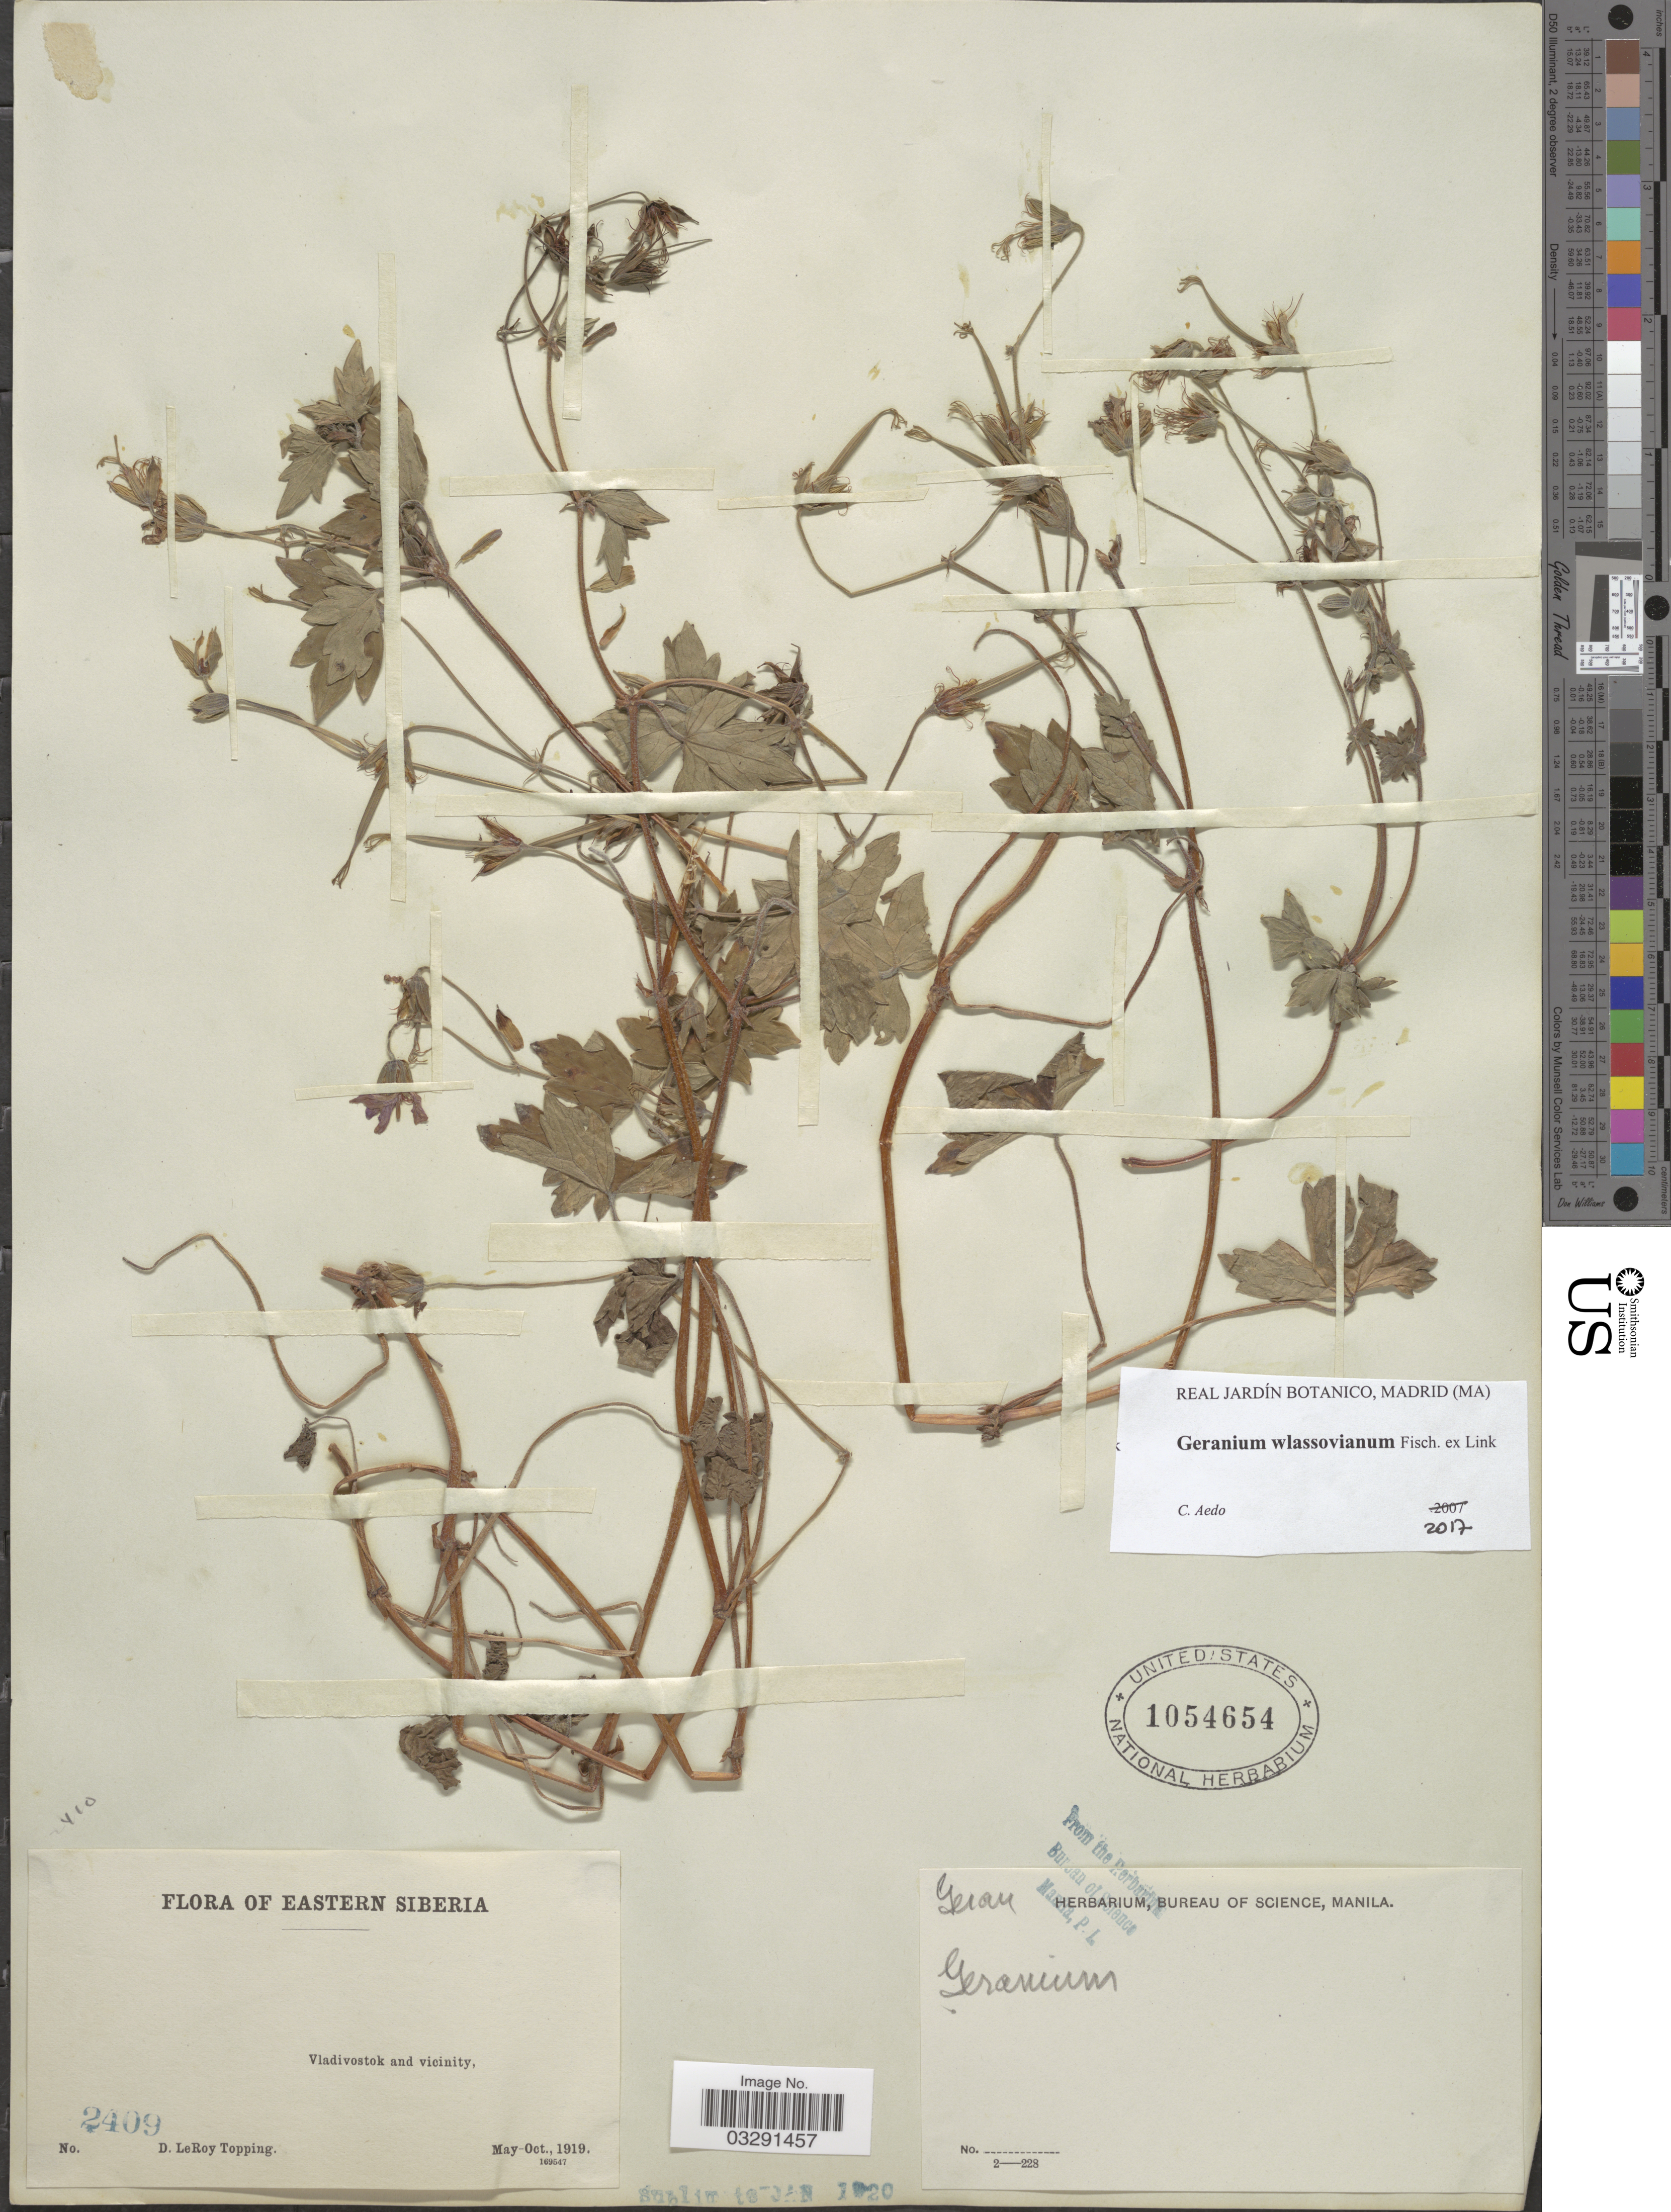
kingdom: Plantae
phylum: Tracheophyta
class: Magnoliopsida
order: Geraniales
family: Geraniaceae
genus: Geranium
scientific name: Geranium wlassovianum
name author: Fisch. ex Link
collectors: D. L. Topping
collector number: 2409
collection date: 1919-05/1919-10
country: Russian Federation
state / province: Primorsky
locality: Eastern Siberia. Vladivostok and vicinity.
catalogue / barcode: US 1054654